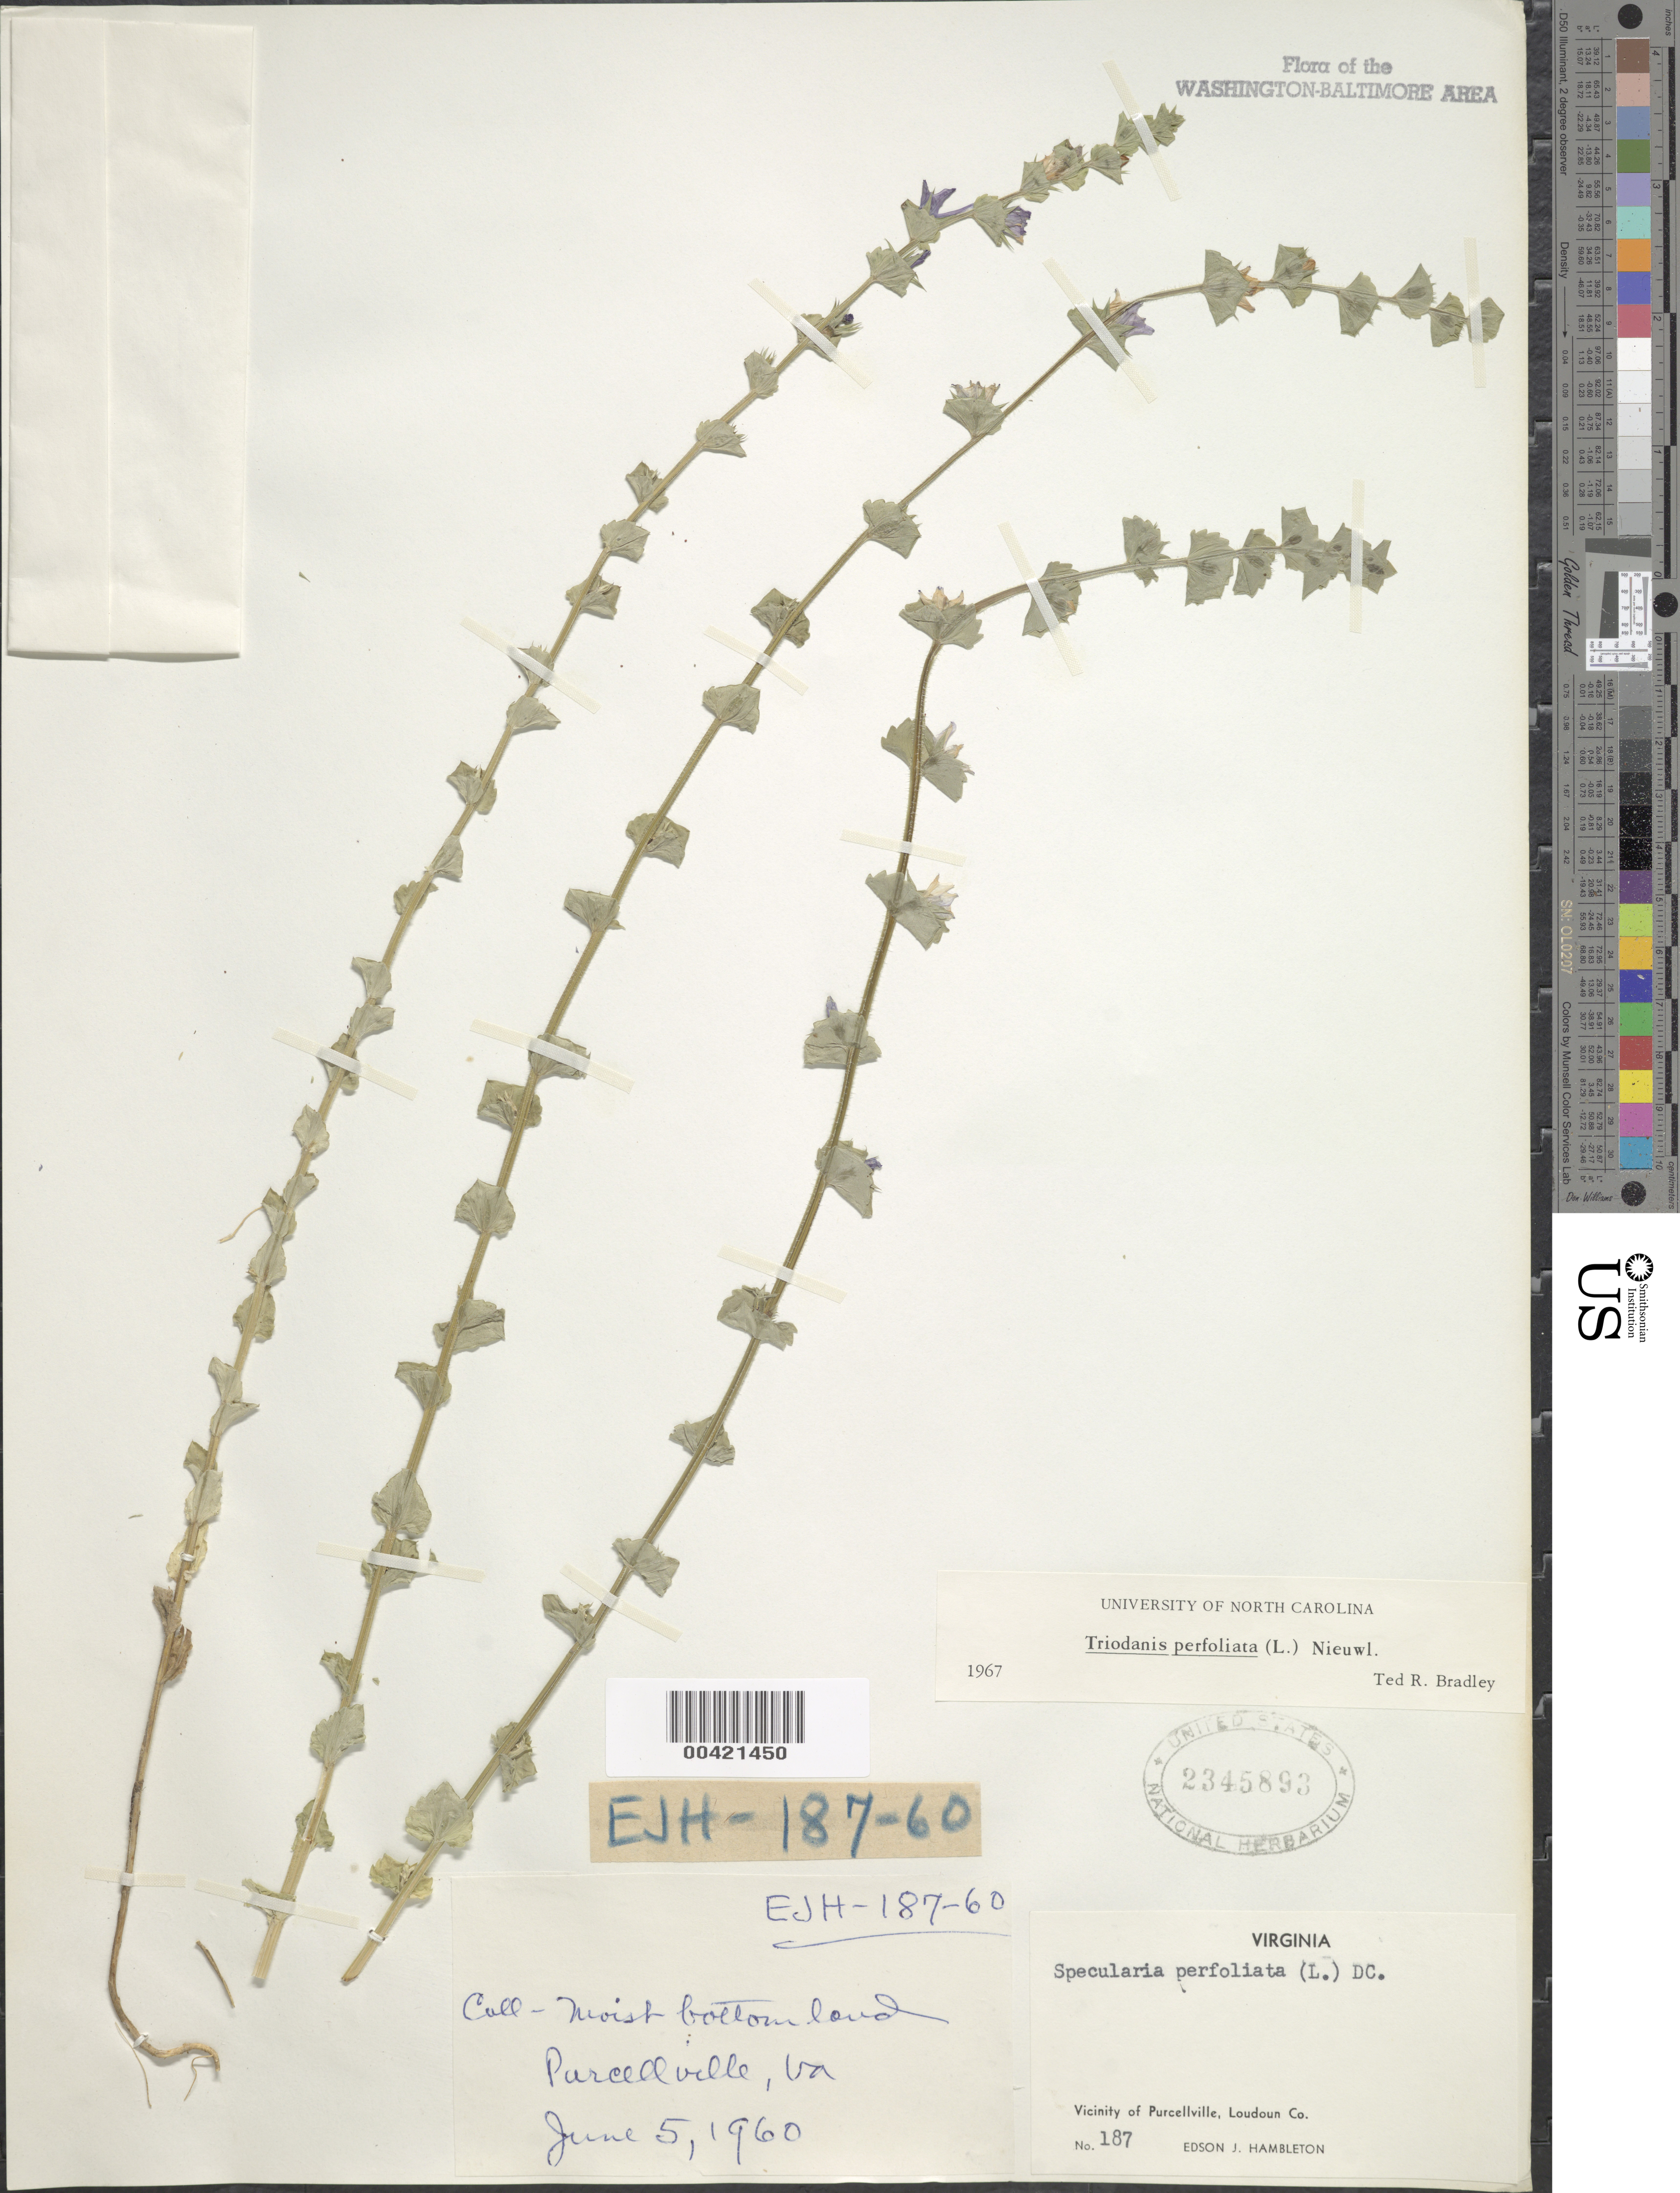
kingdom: Plantae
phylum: Tracheophyta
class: Magnoliopsida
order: Asterales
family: Campanulaceae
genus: Triodanis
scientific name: Triodanis perfoliata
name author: (L.) Nieuwl.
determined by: Bradley, T. R.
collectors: E. Hambleton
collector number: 187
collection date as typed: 05 Jun 1960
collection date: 1960-06-05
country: United States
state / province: Virginia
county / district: Loudoun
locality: Purcellville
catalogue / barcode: US 2345893